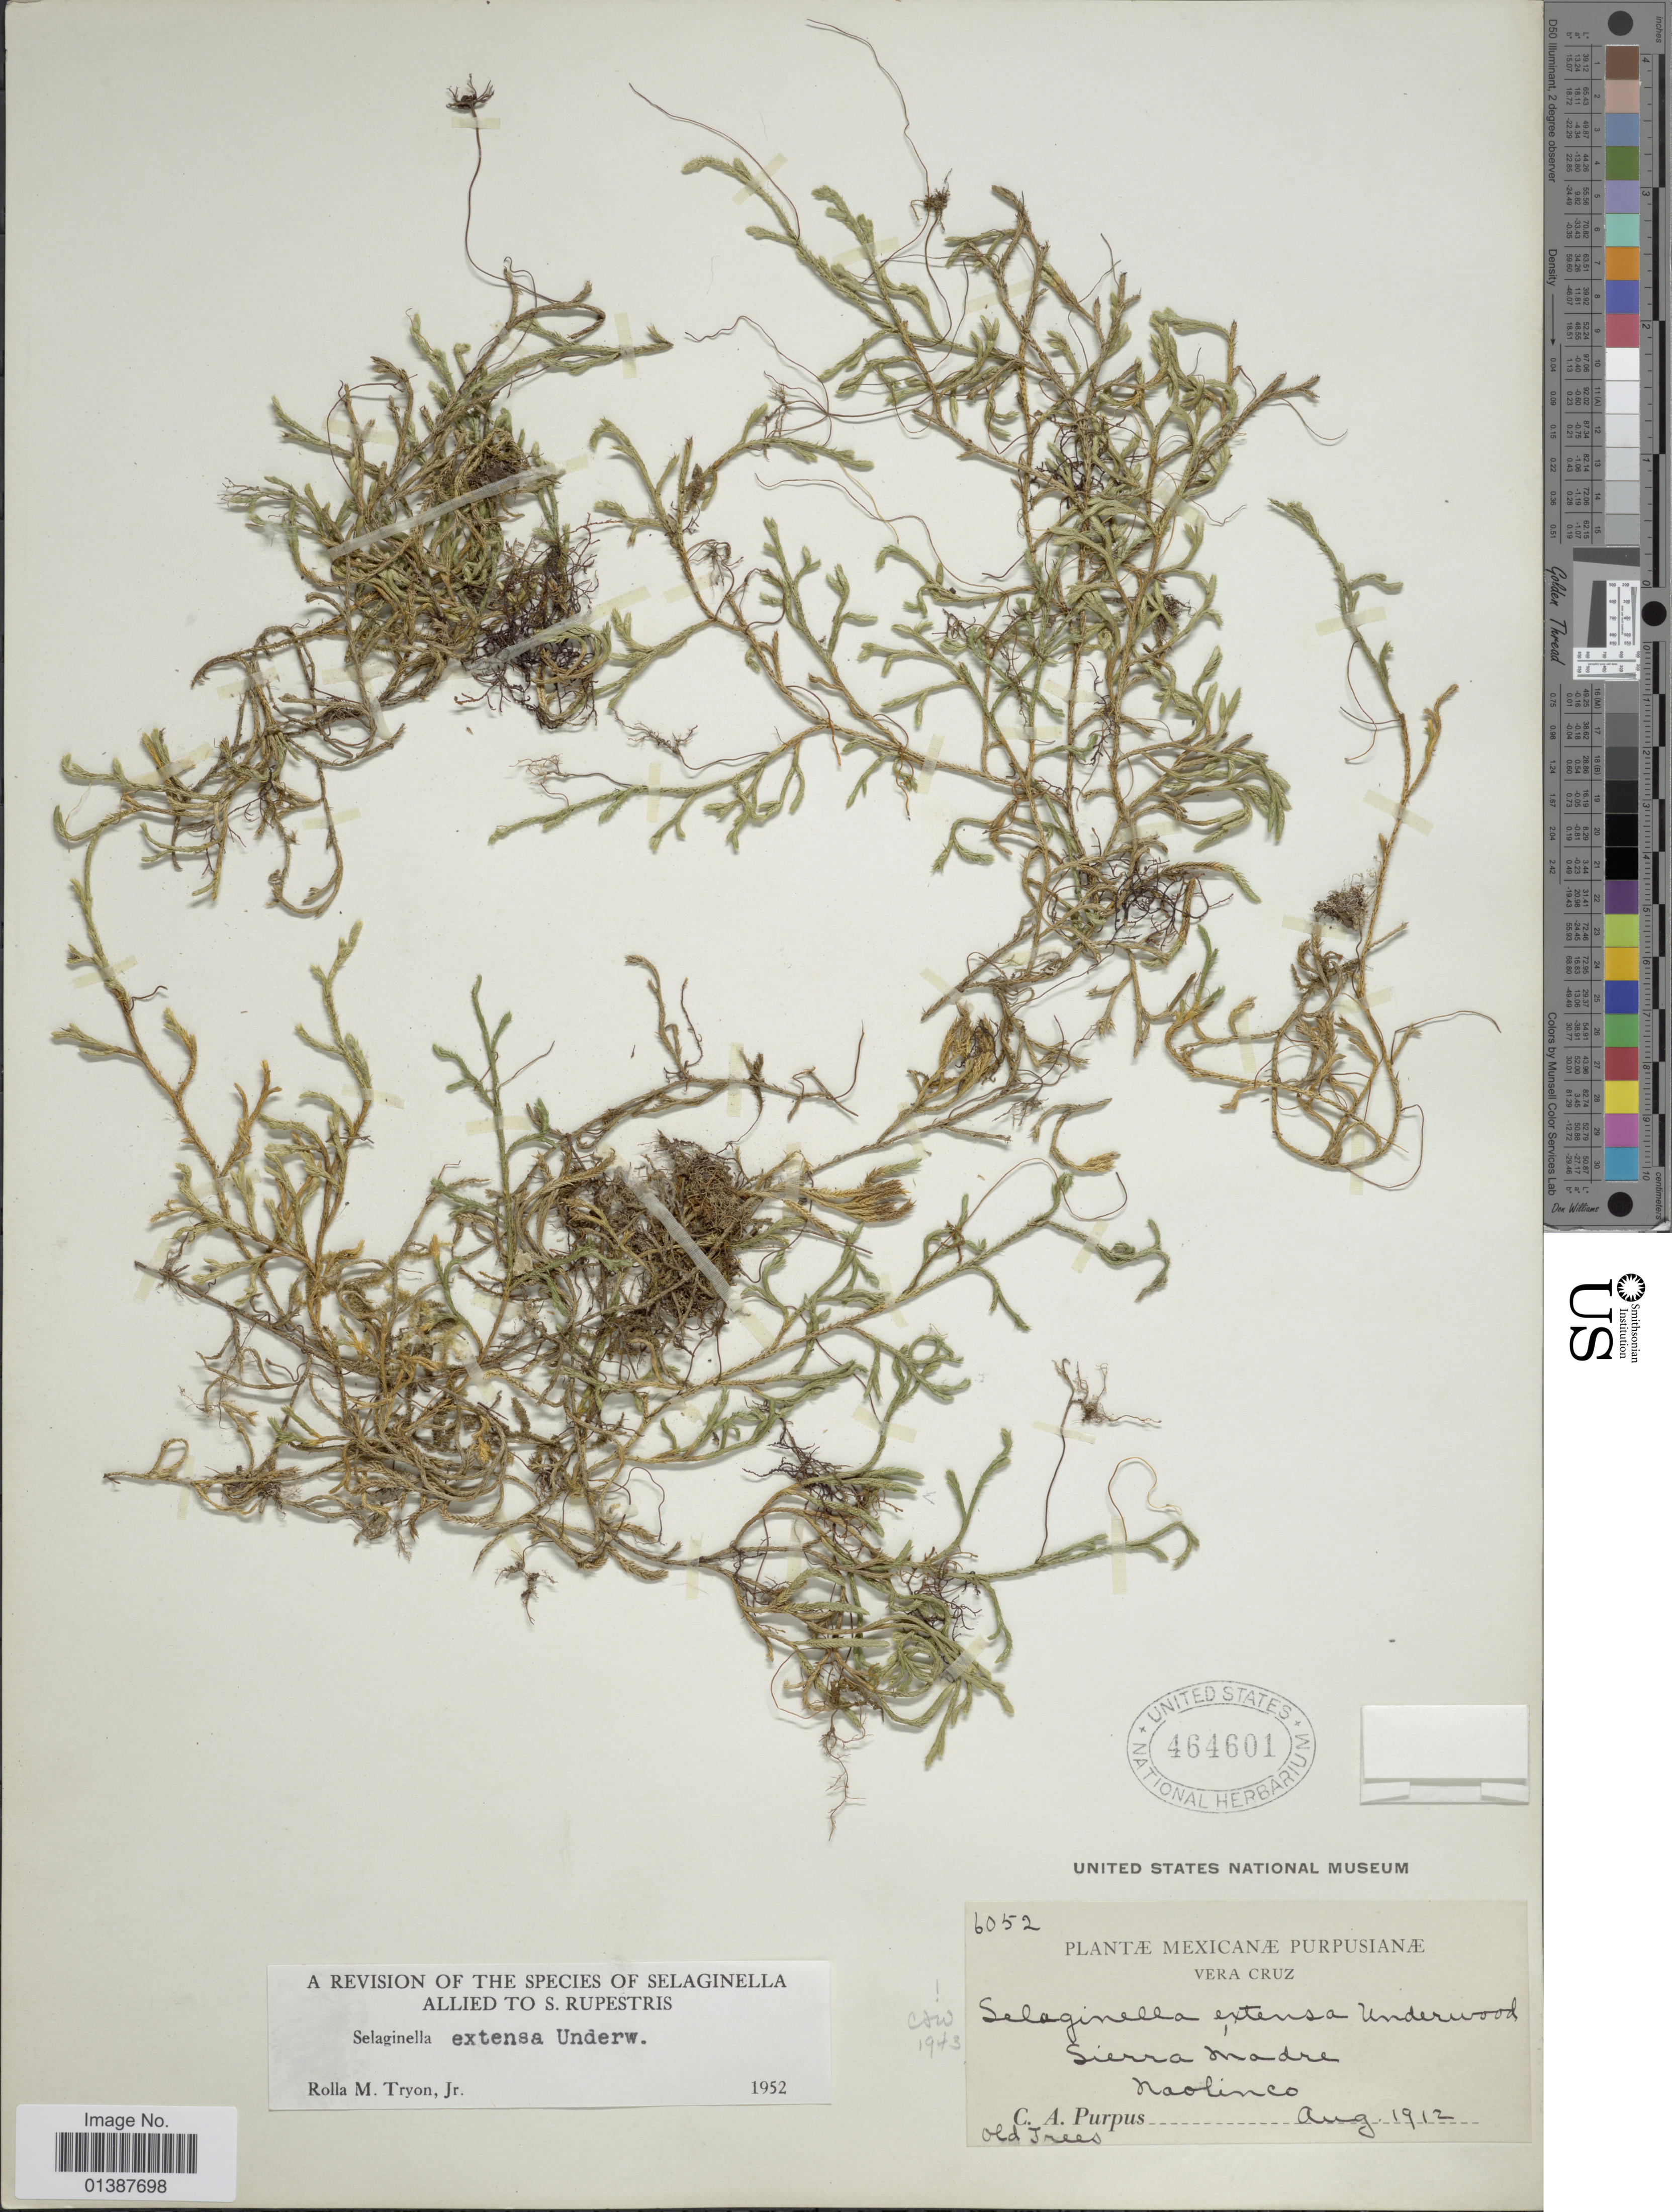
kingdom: Plantae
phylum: Tracheophyta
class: Lycopodiopsida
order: Selaginellales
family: Selaginellaceae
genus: Selaginella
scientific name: Selaginella extensa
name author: Underw.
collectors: C. A. Purpus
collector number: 6052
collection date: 1912-08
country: Mexico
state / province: Veracruz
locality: Vera Cruz, Sierra Madre, Naolinco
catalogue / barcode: US 464601